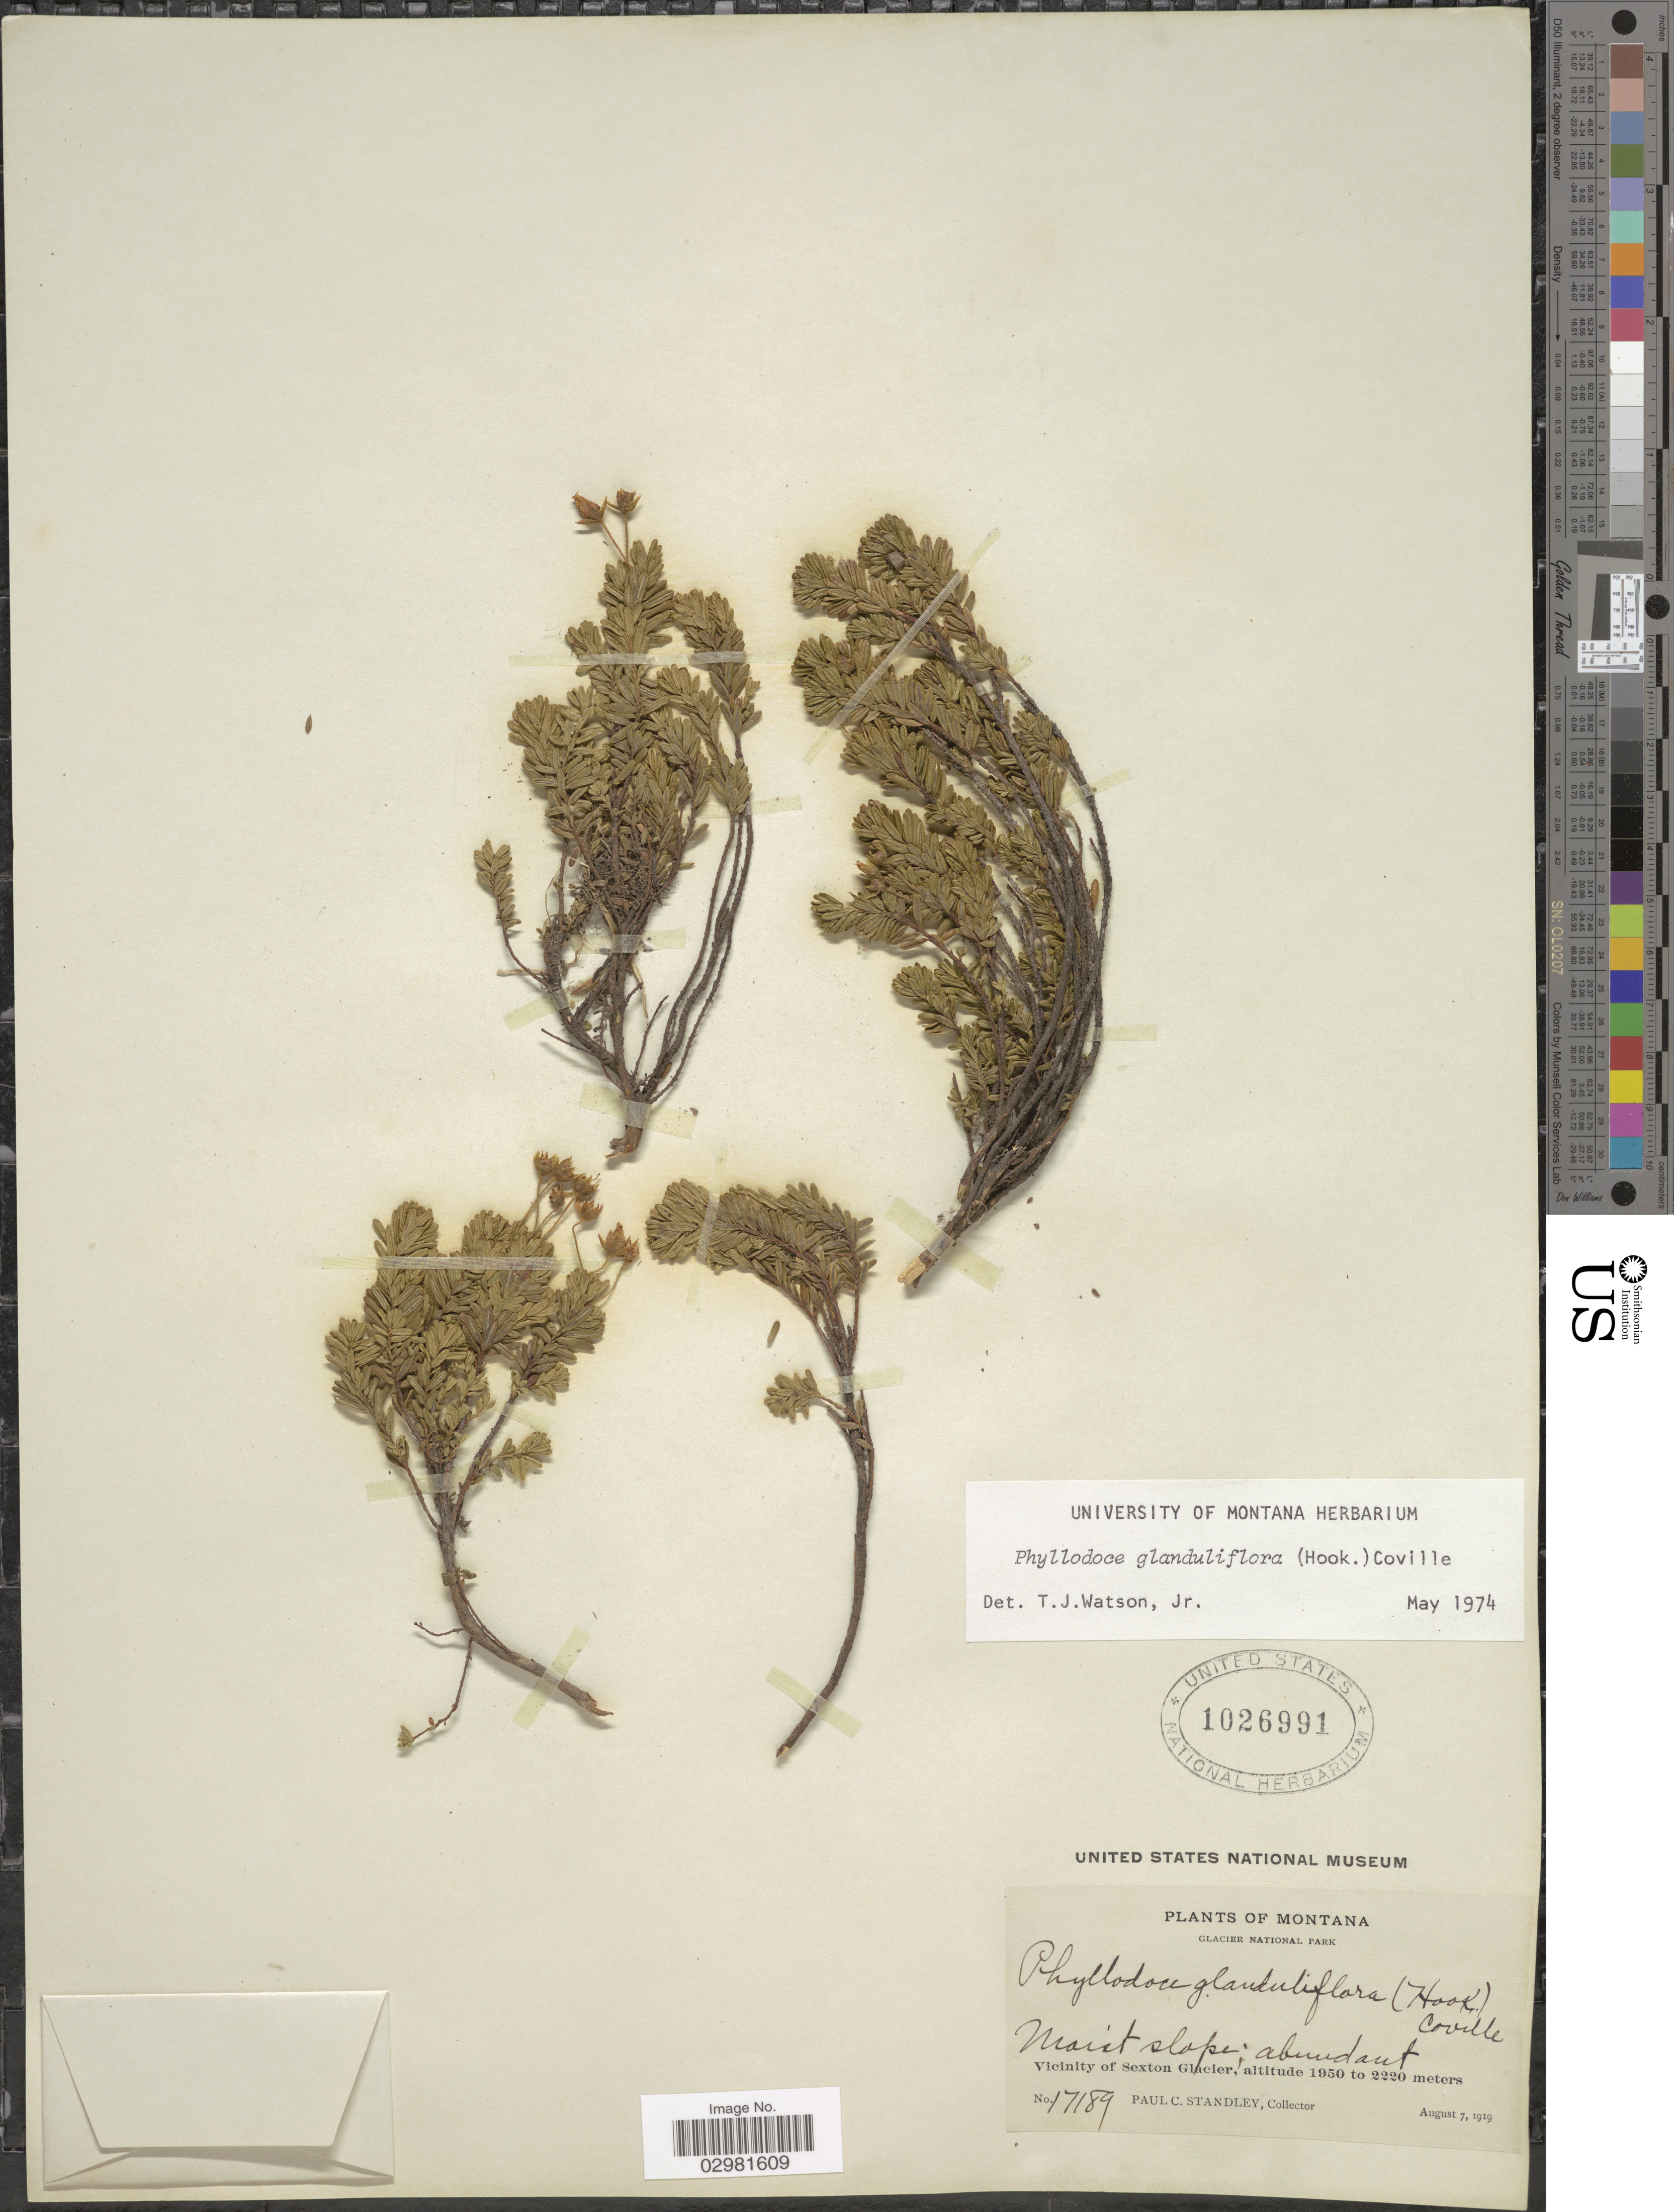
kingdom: Plantae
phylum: Tracheophyta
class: Magnoliopsida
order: Ericales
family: Ericaceae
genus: Phyllodoce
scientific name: Phyllodoce glanduliflora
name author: (Hook.) Coville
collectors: P. C. Standley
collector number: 17189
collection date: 1919-08-07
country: United States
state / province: Montana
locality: Vicinity of Sexton Glacier.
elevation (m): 1950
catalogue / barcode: US 1026991